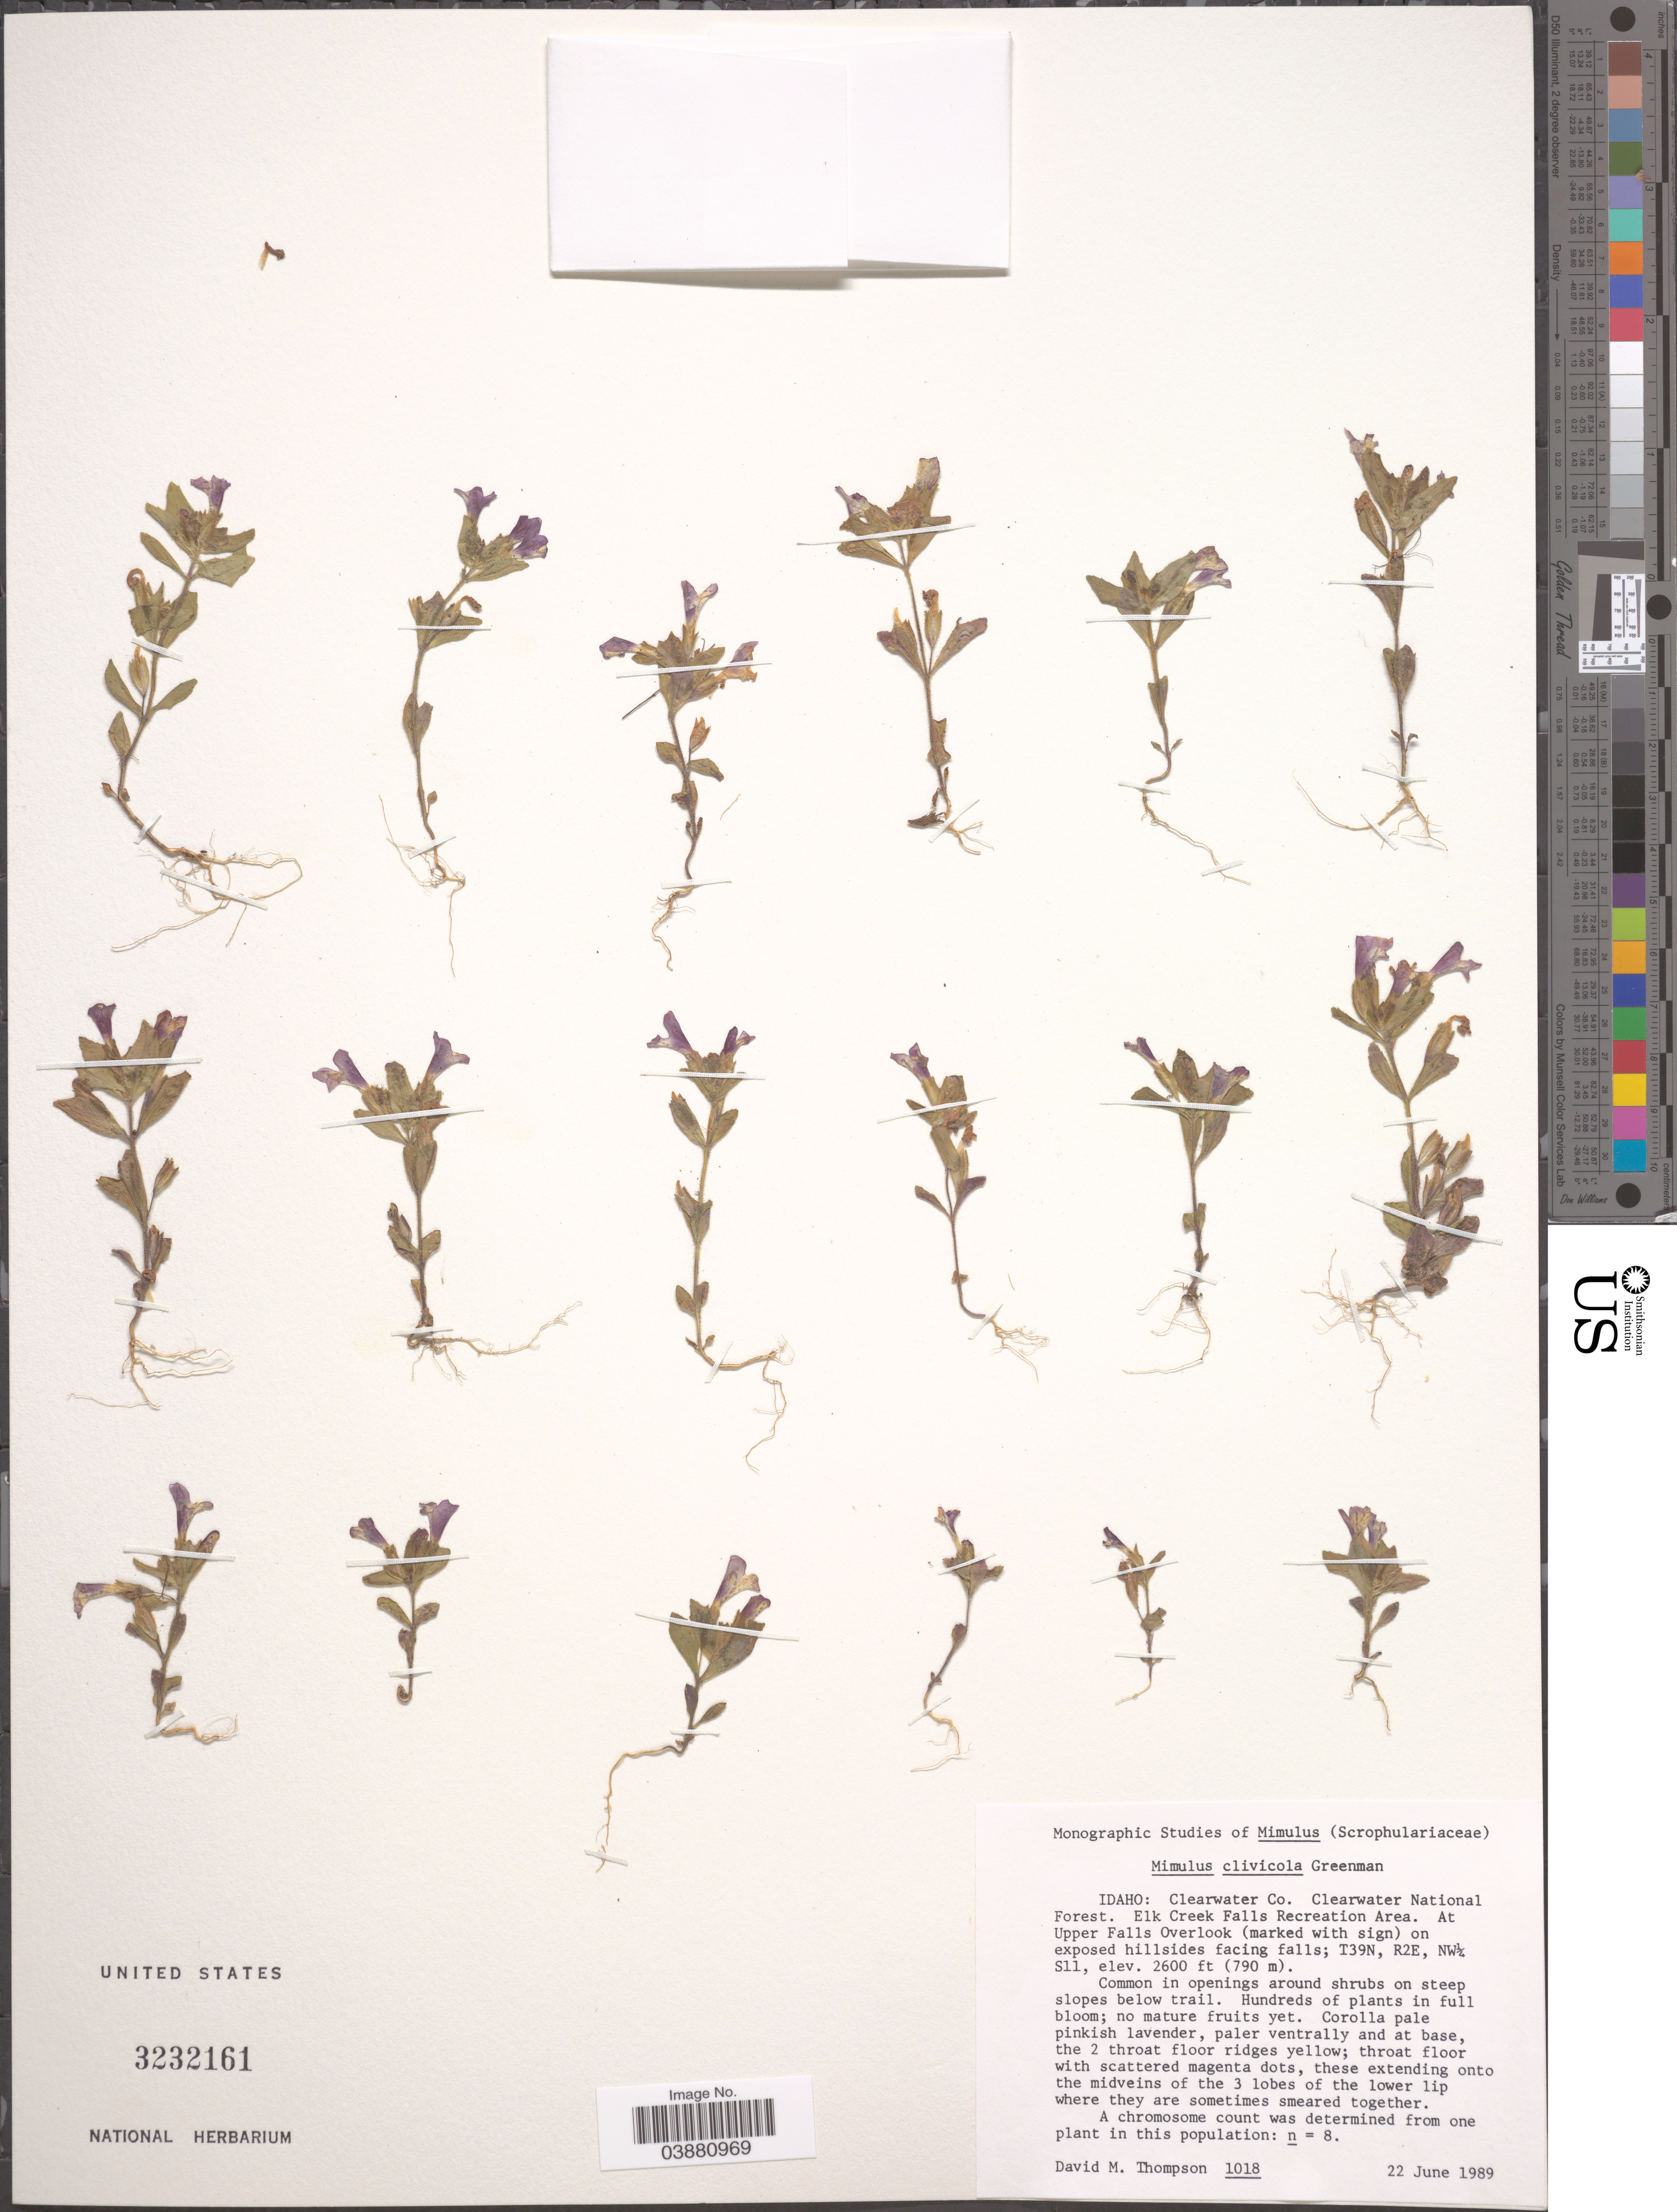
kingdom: Plantae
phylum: Tracheophyta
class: Magnoliopsida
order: Lamiales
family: Phrymaceae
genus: Mimulus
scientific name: Mimulus clivicola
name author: Greenm.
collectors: D. M. Thompson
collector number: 1018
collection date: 1989-06-22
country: United States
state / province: Idaho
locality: Clearwater Co. Clearwater National Forest. Elk Creek Falls Recreation Area. At Upper Falls Overlook (marked with sign) on exposed hillsides facing falls; T39N, R2E, NW¼ S11.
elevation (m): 792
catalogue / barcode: US 3232161